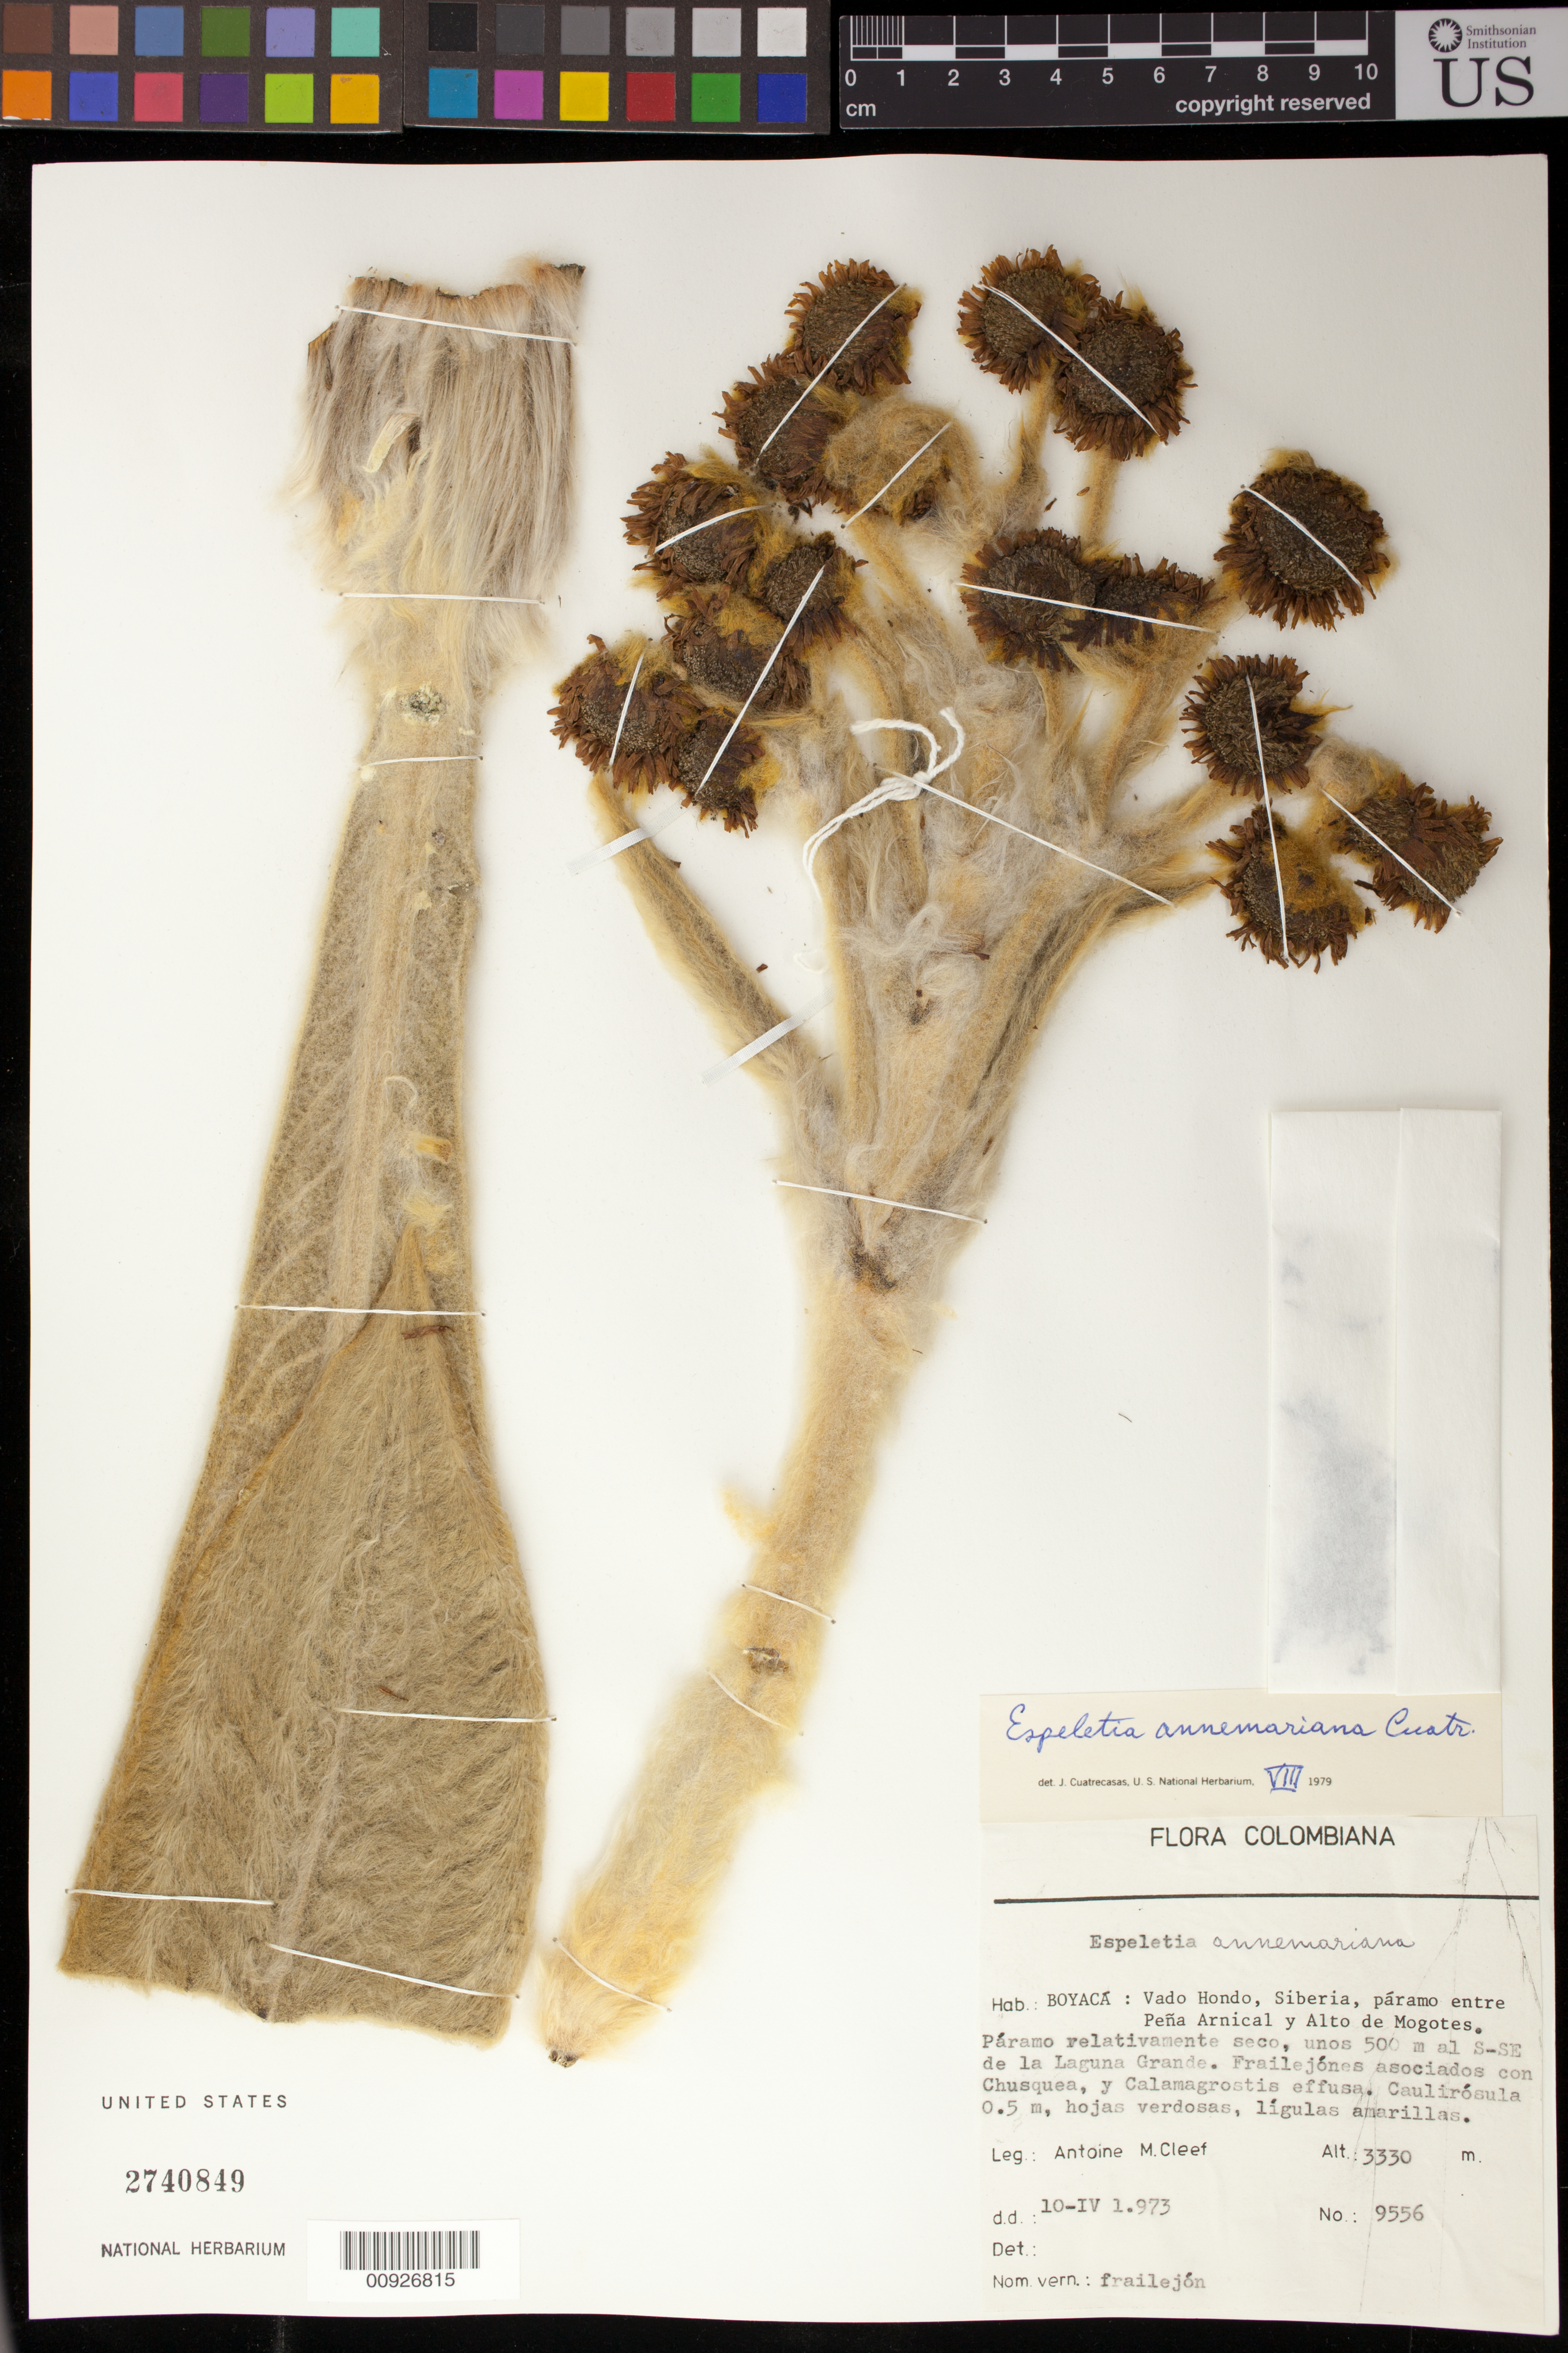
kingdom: Plantae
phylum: Tracheophyta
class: Magnoliopsida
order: Asterales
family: Asteraceae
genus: Espeletia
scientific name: Espeletia annemariana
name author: Cuatrec.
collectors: A. M. Cleef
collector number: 9556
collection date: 1973-04-10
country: Colombia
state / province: Boyacá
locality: Vado Hondo, Siberia, Páramo entre Peña Arnical y Alto de Mogotes.Páramo relativamente seco, unos 500 m. al S-SE de la Laguna Grande.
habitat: Páramo relativamente seco, unos 500 m. al S-SE de la Laguna Grande. Frailejones asociados con Chusquea, y Calamagostris effusa.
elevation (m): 3330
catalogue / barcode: US 2740849